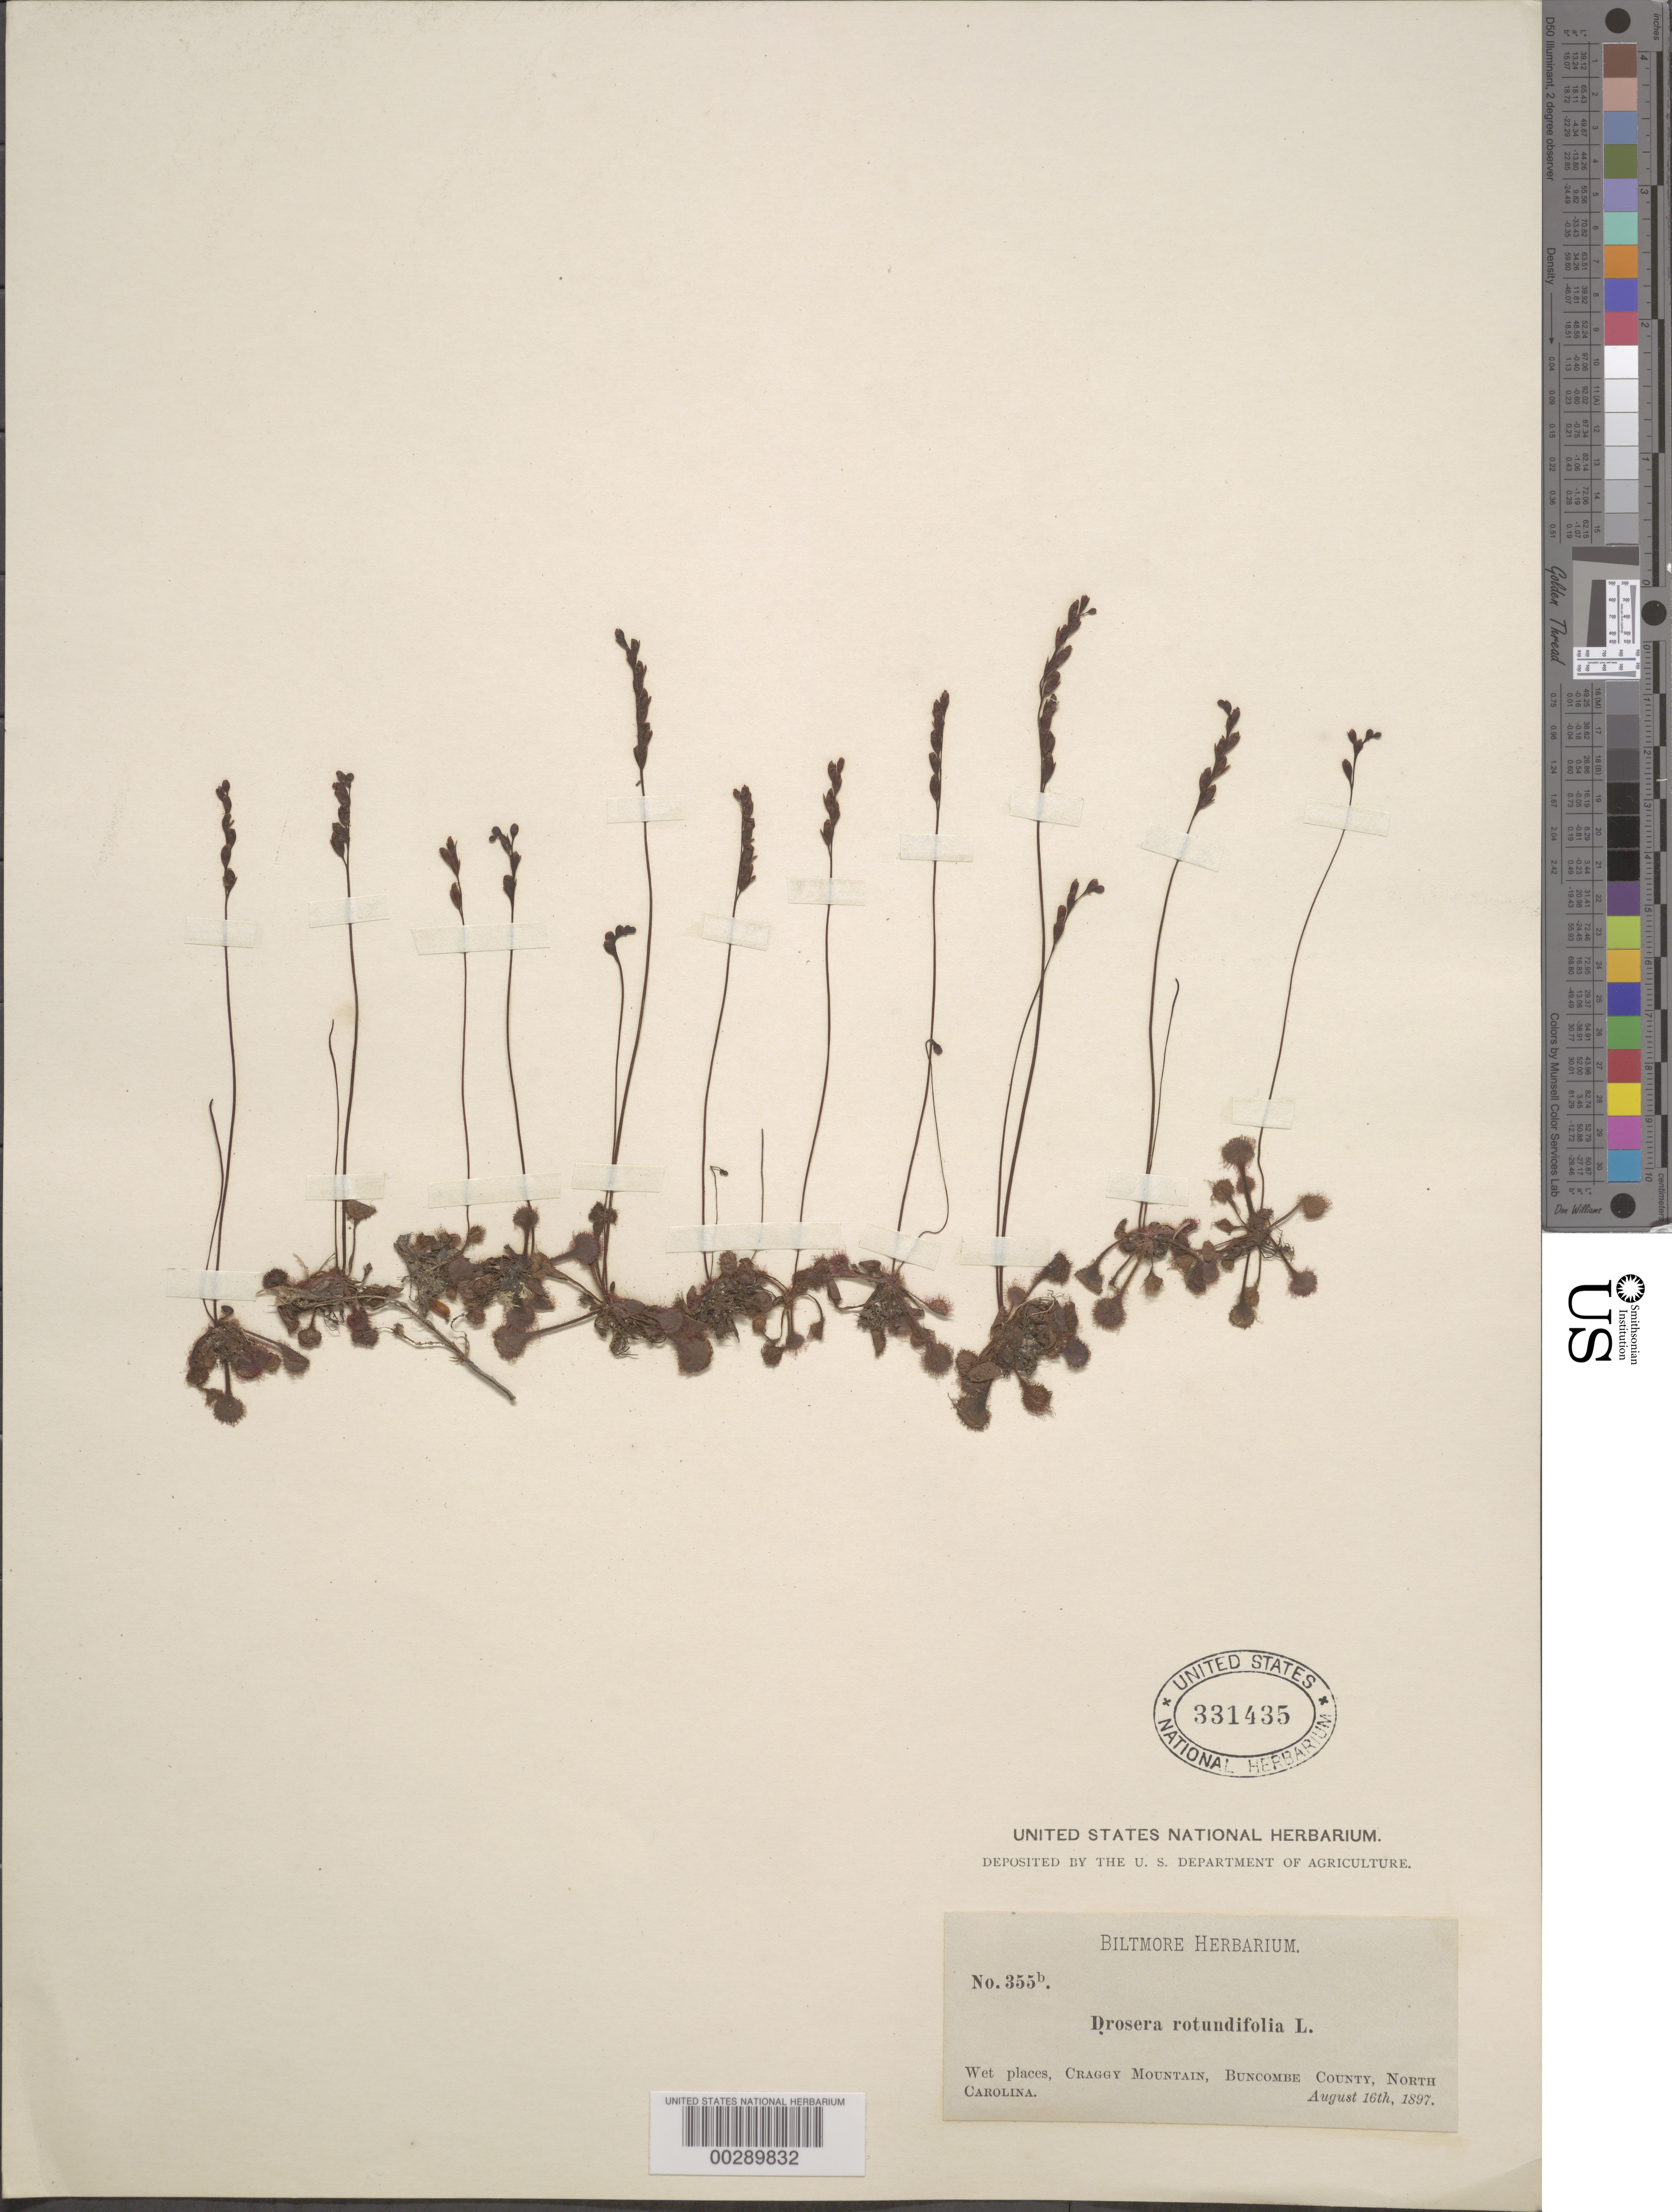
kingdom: Plantae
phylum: Tracheophyta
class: Magnoliopsida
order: Caryophyllales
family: Droseraceae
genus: Drosera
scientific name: Drosera rotundifolia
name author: L.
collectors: ex herb. Biltmore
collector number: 355b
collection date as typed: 16 Aug 1897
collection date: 1897-08-16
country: United States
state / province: North Carolina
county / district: Buncombe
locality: Craggy mt.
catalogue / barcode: US 331435